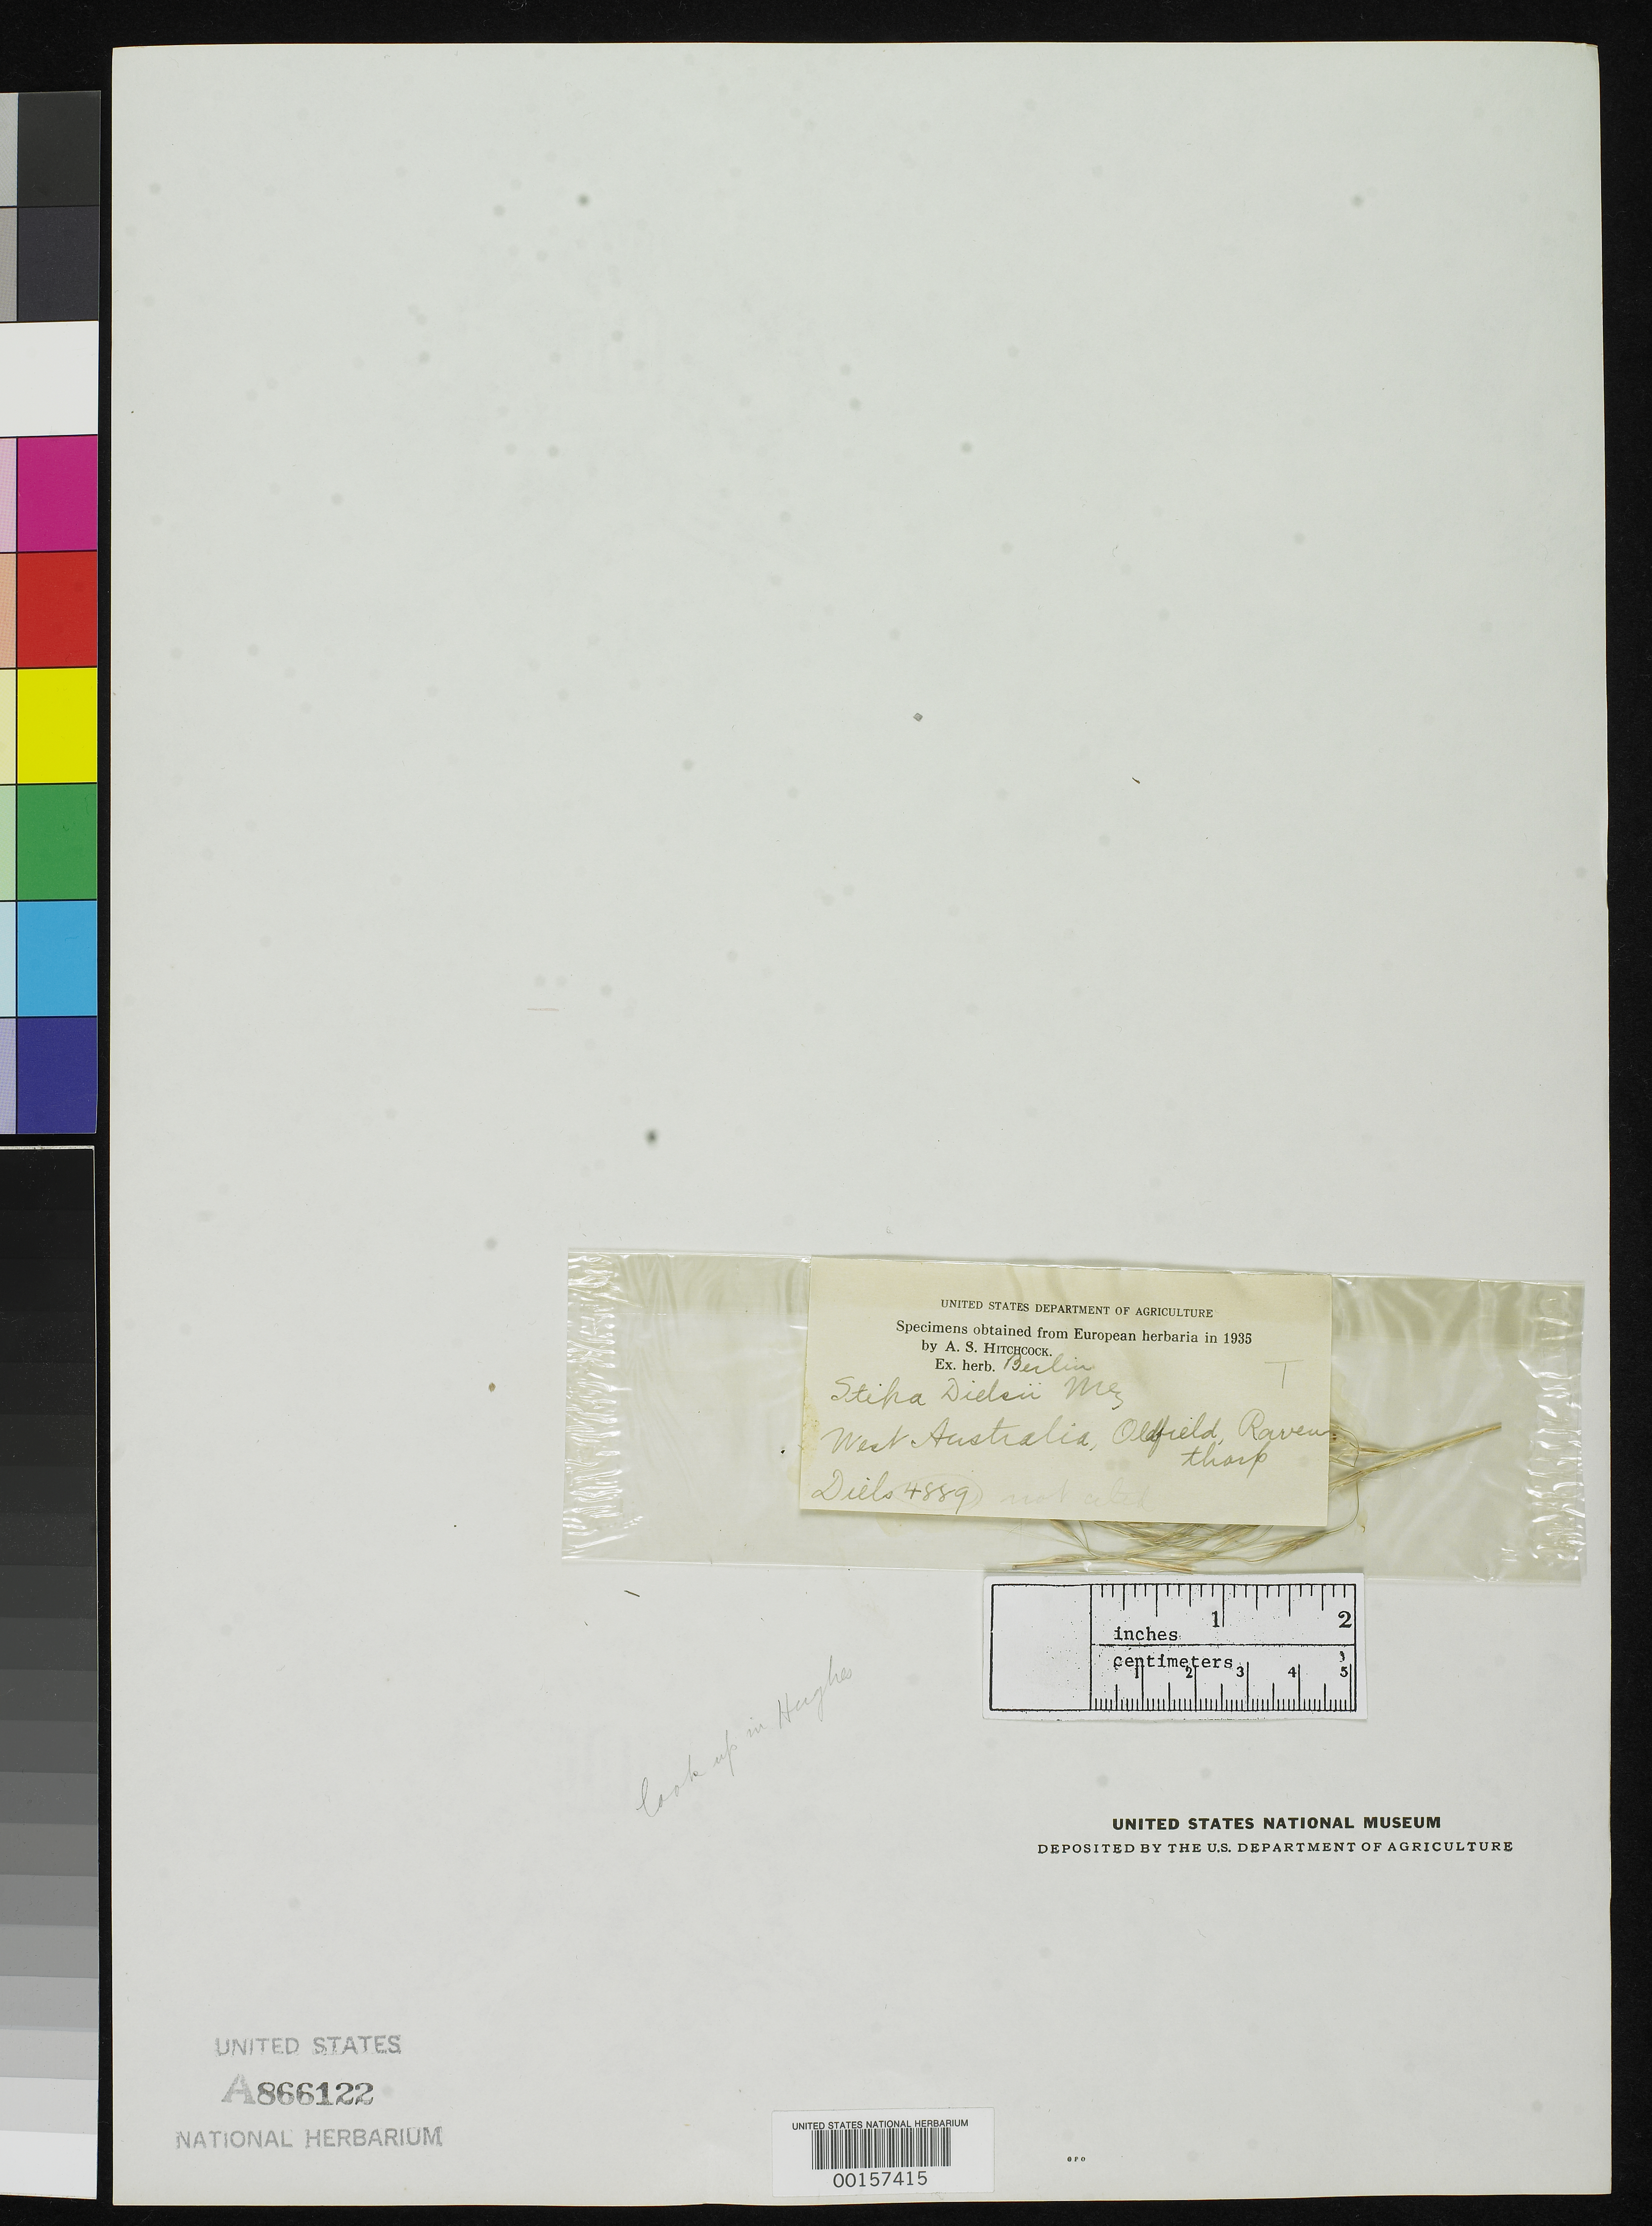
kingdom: Plantae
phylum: Tracheophyta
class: Liliopsida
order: Poales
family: Poaceae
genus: Stipa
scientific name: Stipa dielsii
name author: Mez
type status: Type Fragment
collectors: F. L. E. Diels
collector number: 4889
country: Australia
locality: Oldfield, Raventhorp.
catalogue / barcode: US 866122A